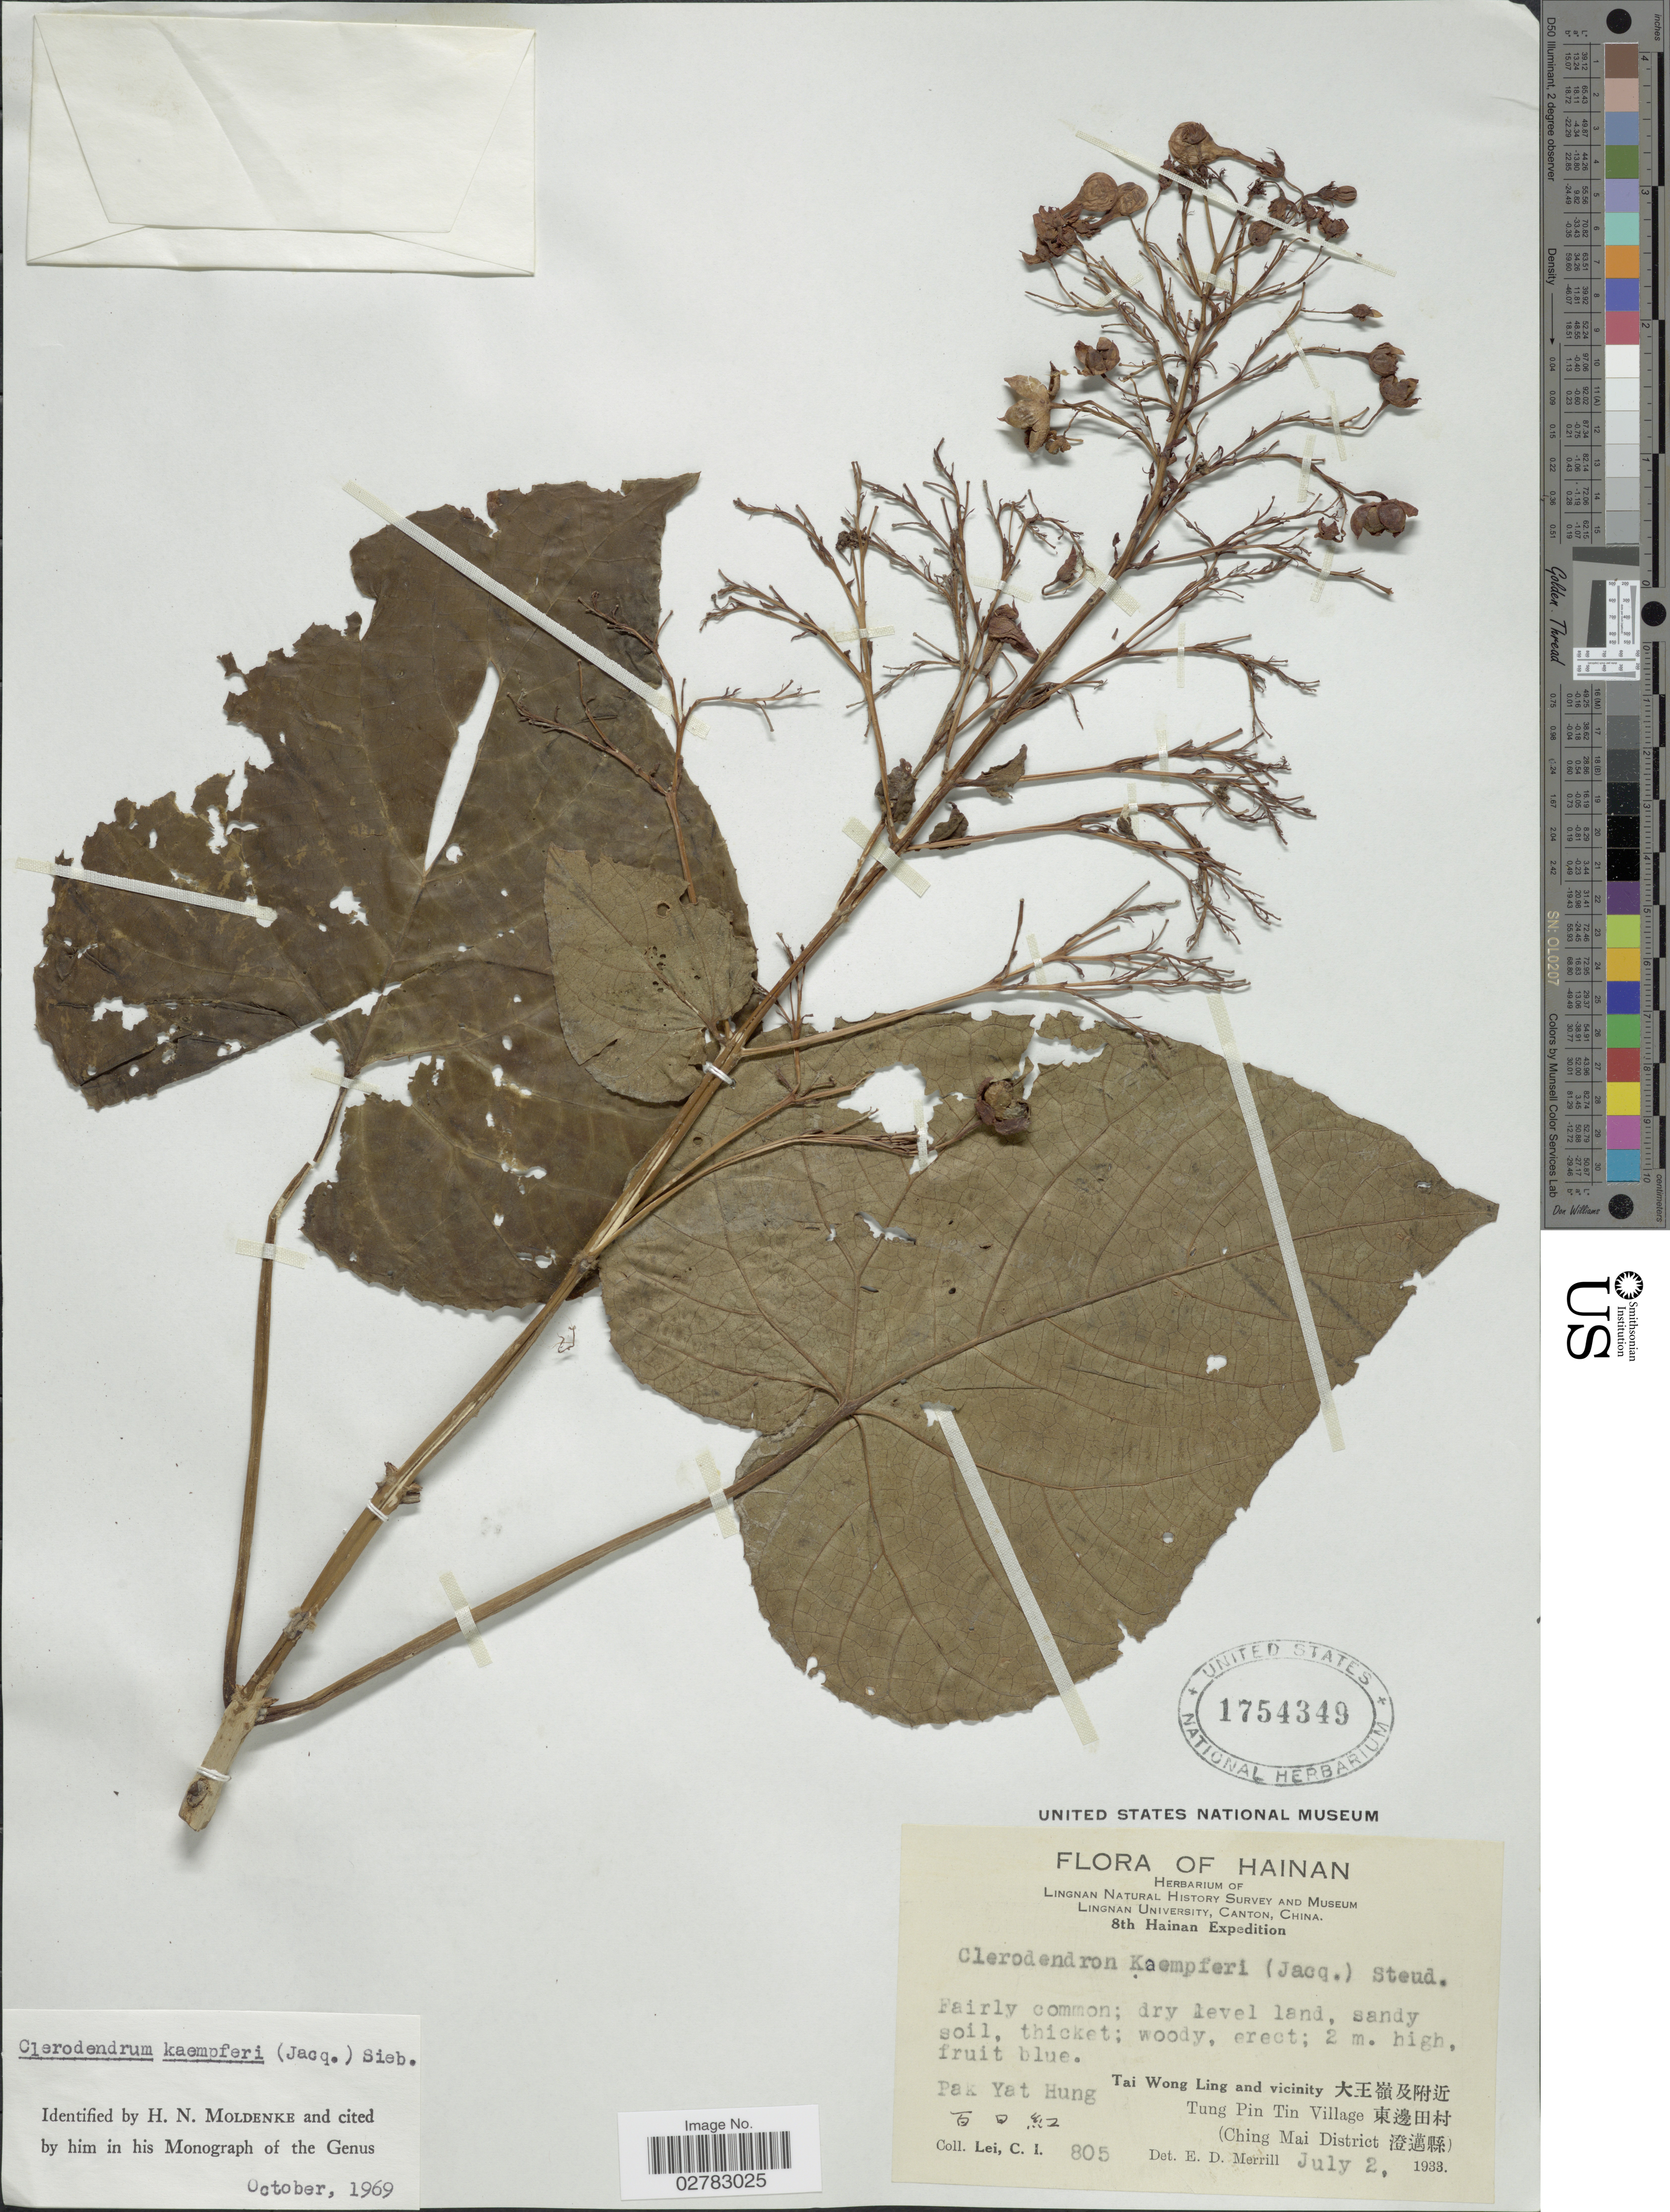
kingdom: Plantae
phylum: Tracheophyta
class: Magnoliopsida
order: Lamiales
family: Lamiaceae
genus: Clerodendrum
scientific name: Clerodendrum kaempferi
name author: (Jacq.) Siebold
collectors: C. I. Lei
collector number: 805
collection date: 1933-07-02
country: China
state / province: Hainan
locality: Tai Wong Ling and vicinity X. Tung Pin Tin Village X. (Ching Mai District X). Pak Yat Hung.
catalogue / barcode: US 1754349